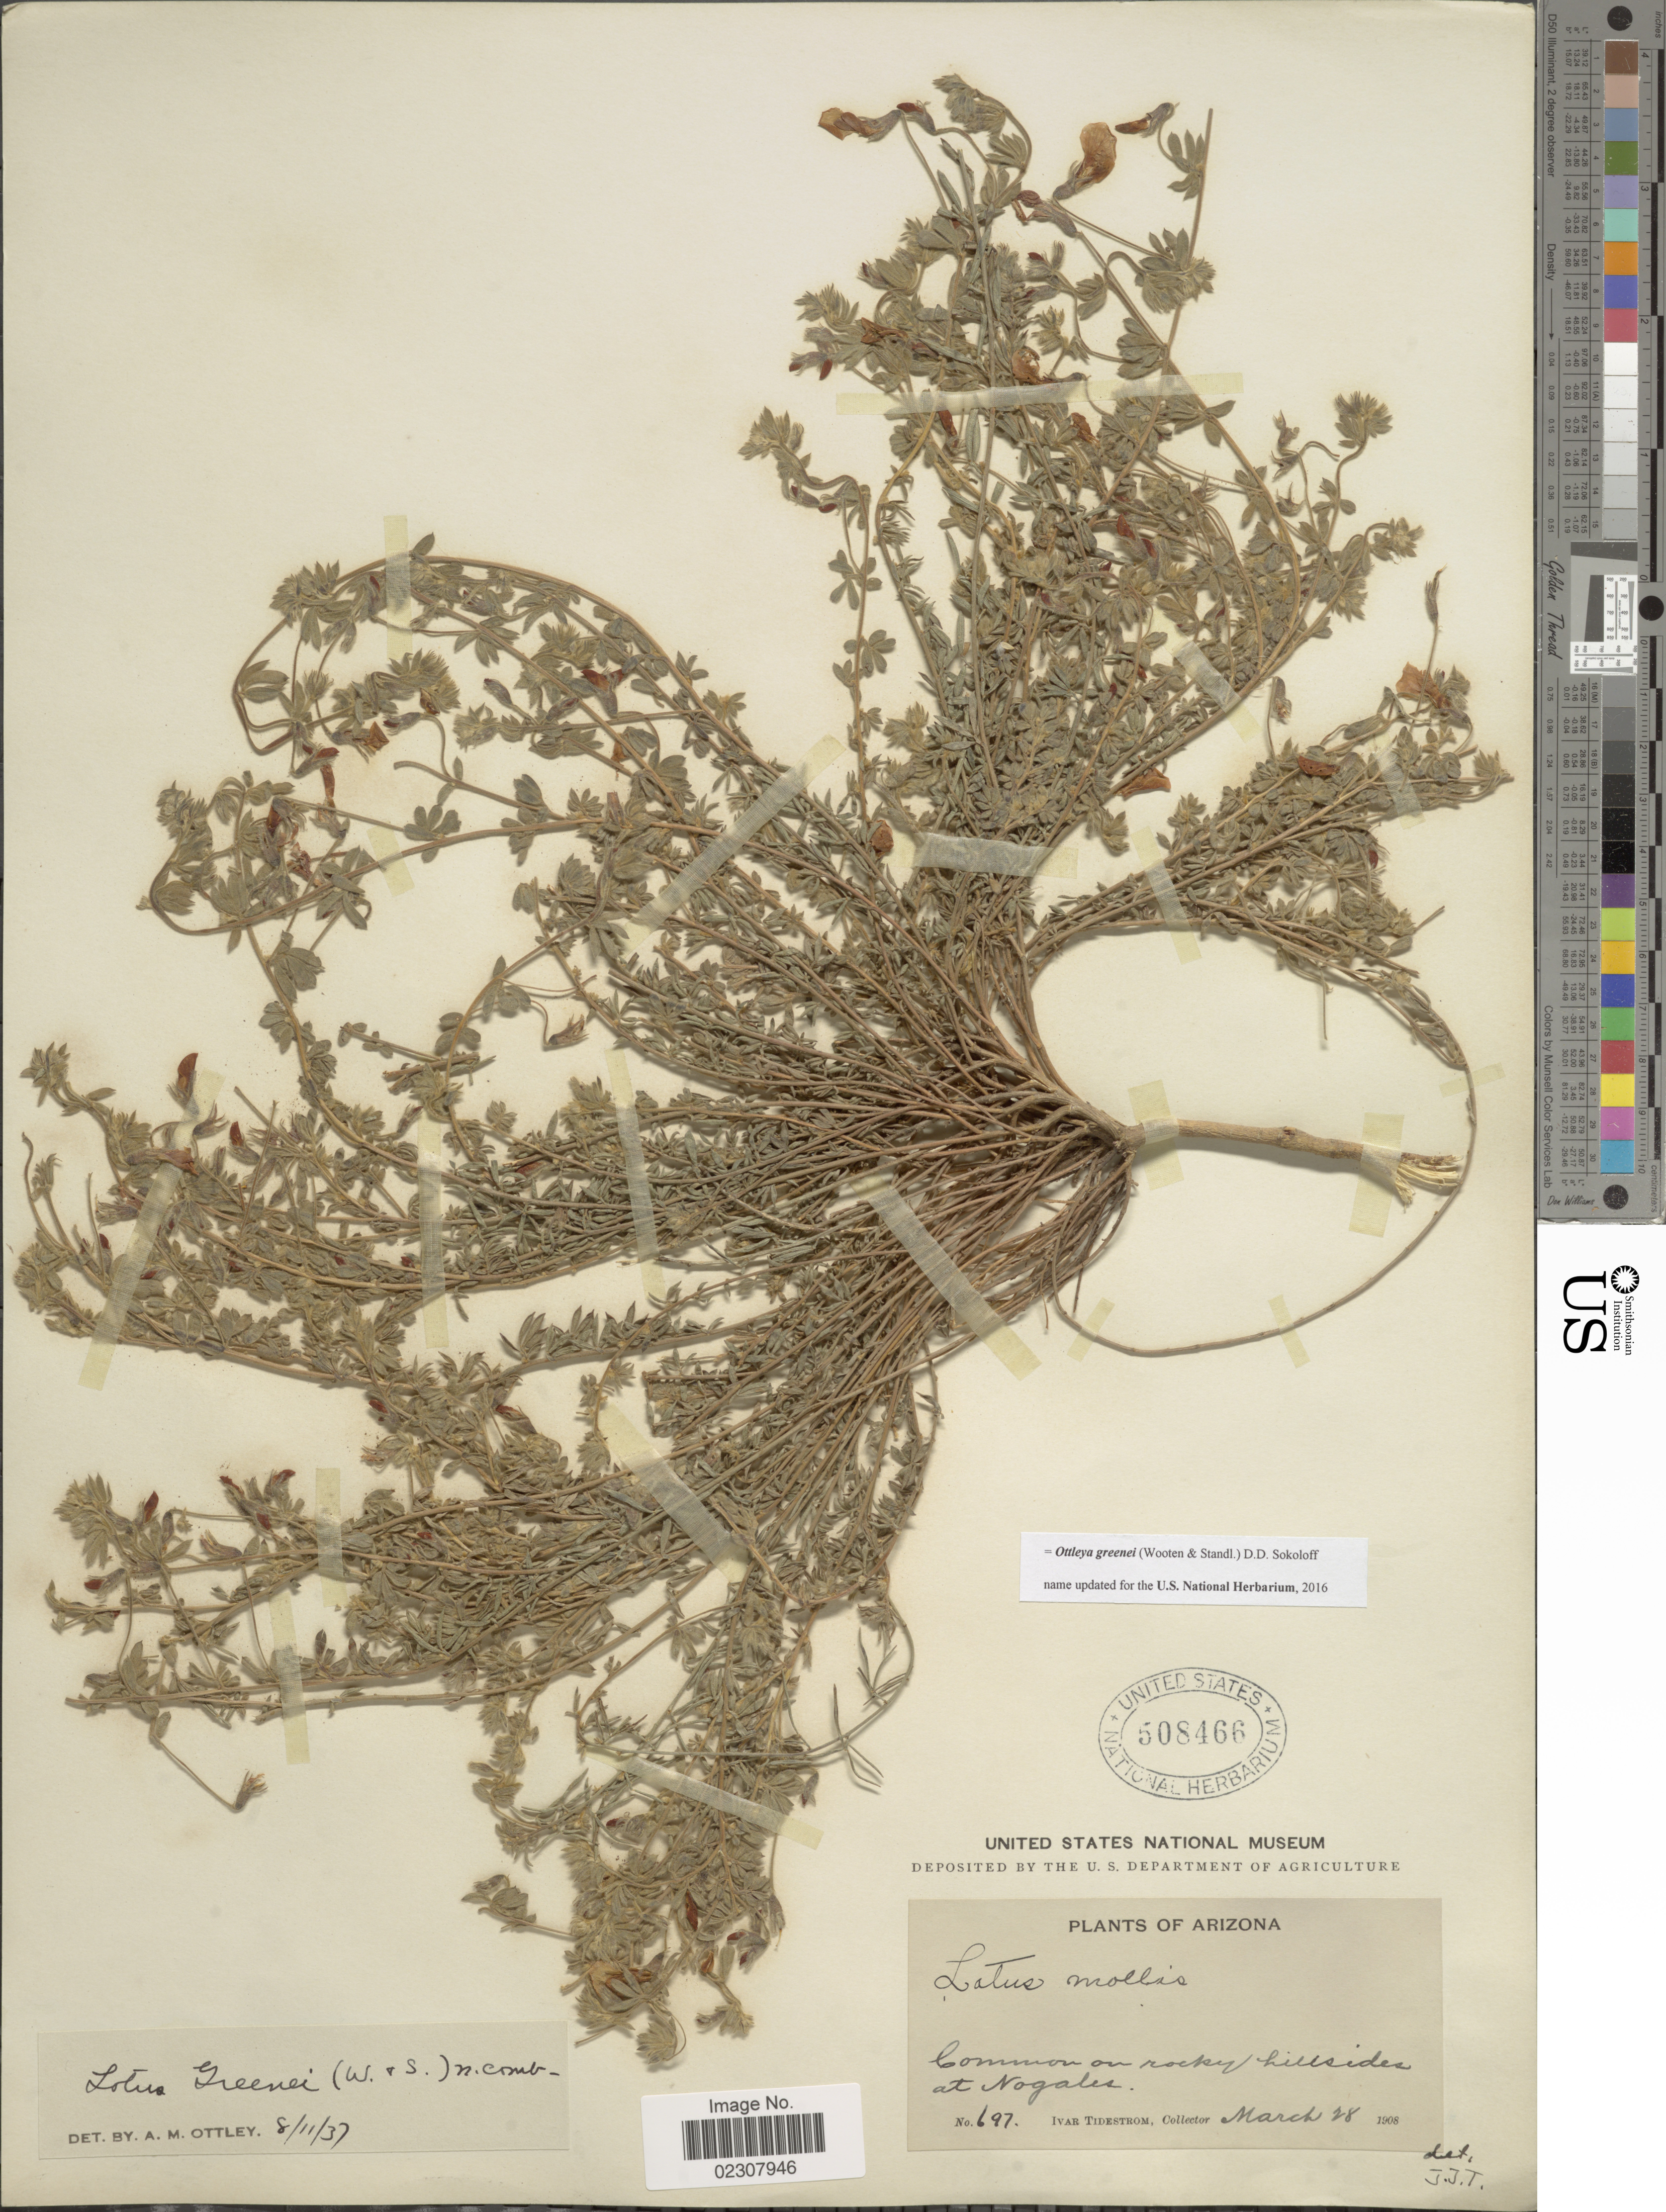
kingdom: Plantae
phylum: Tracheophyta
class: Magnoliopsida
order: Fabales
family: Fabaceae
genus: Ottleya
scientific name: Ottleya greenei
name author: (Wooten & Standl.) D.D. Sokoloff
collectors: I. F. Tidestrom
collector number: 697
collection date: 1908-03-28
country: United States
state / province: Arizona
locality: Common on rocky hillsides at Nogales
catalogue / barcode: US 508466